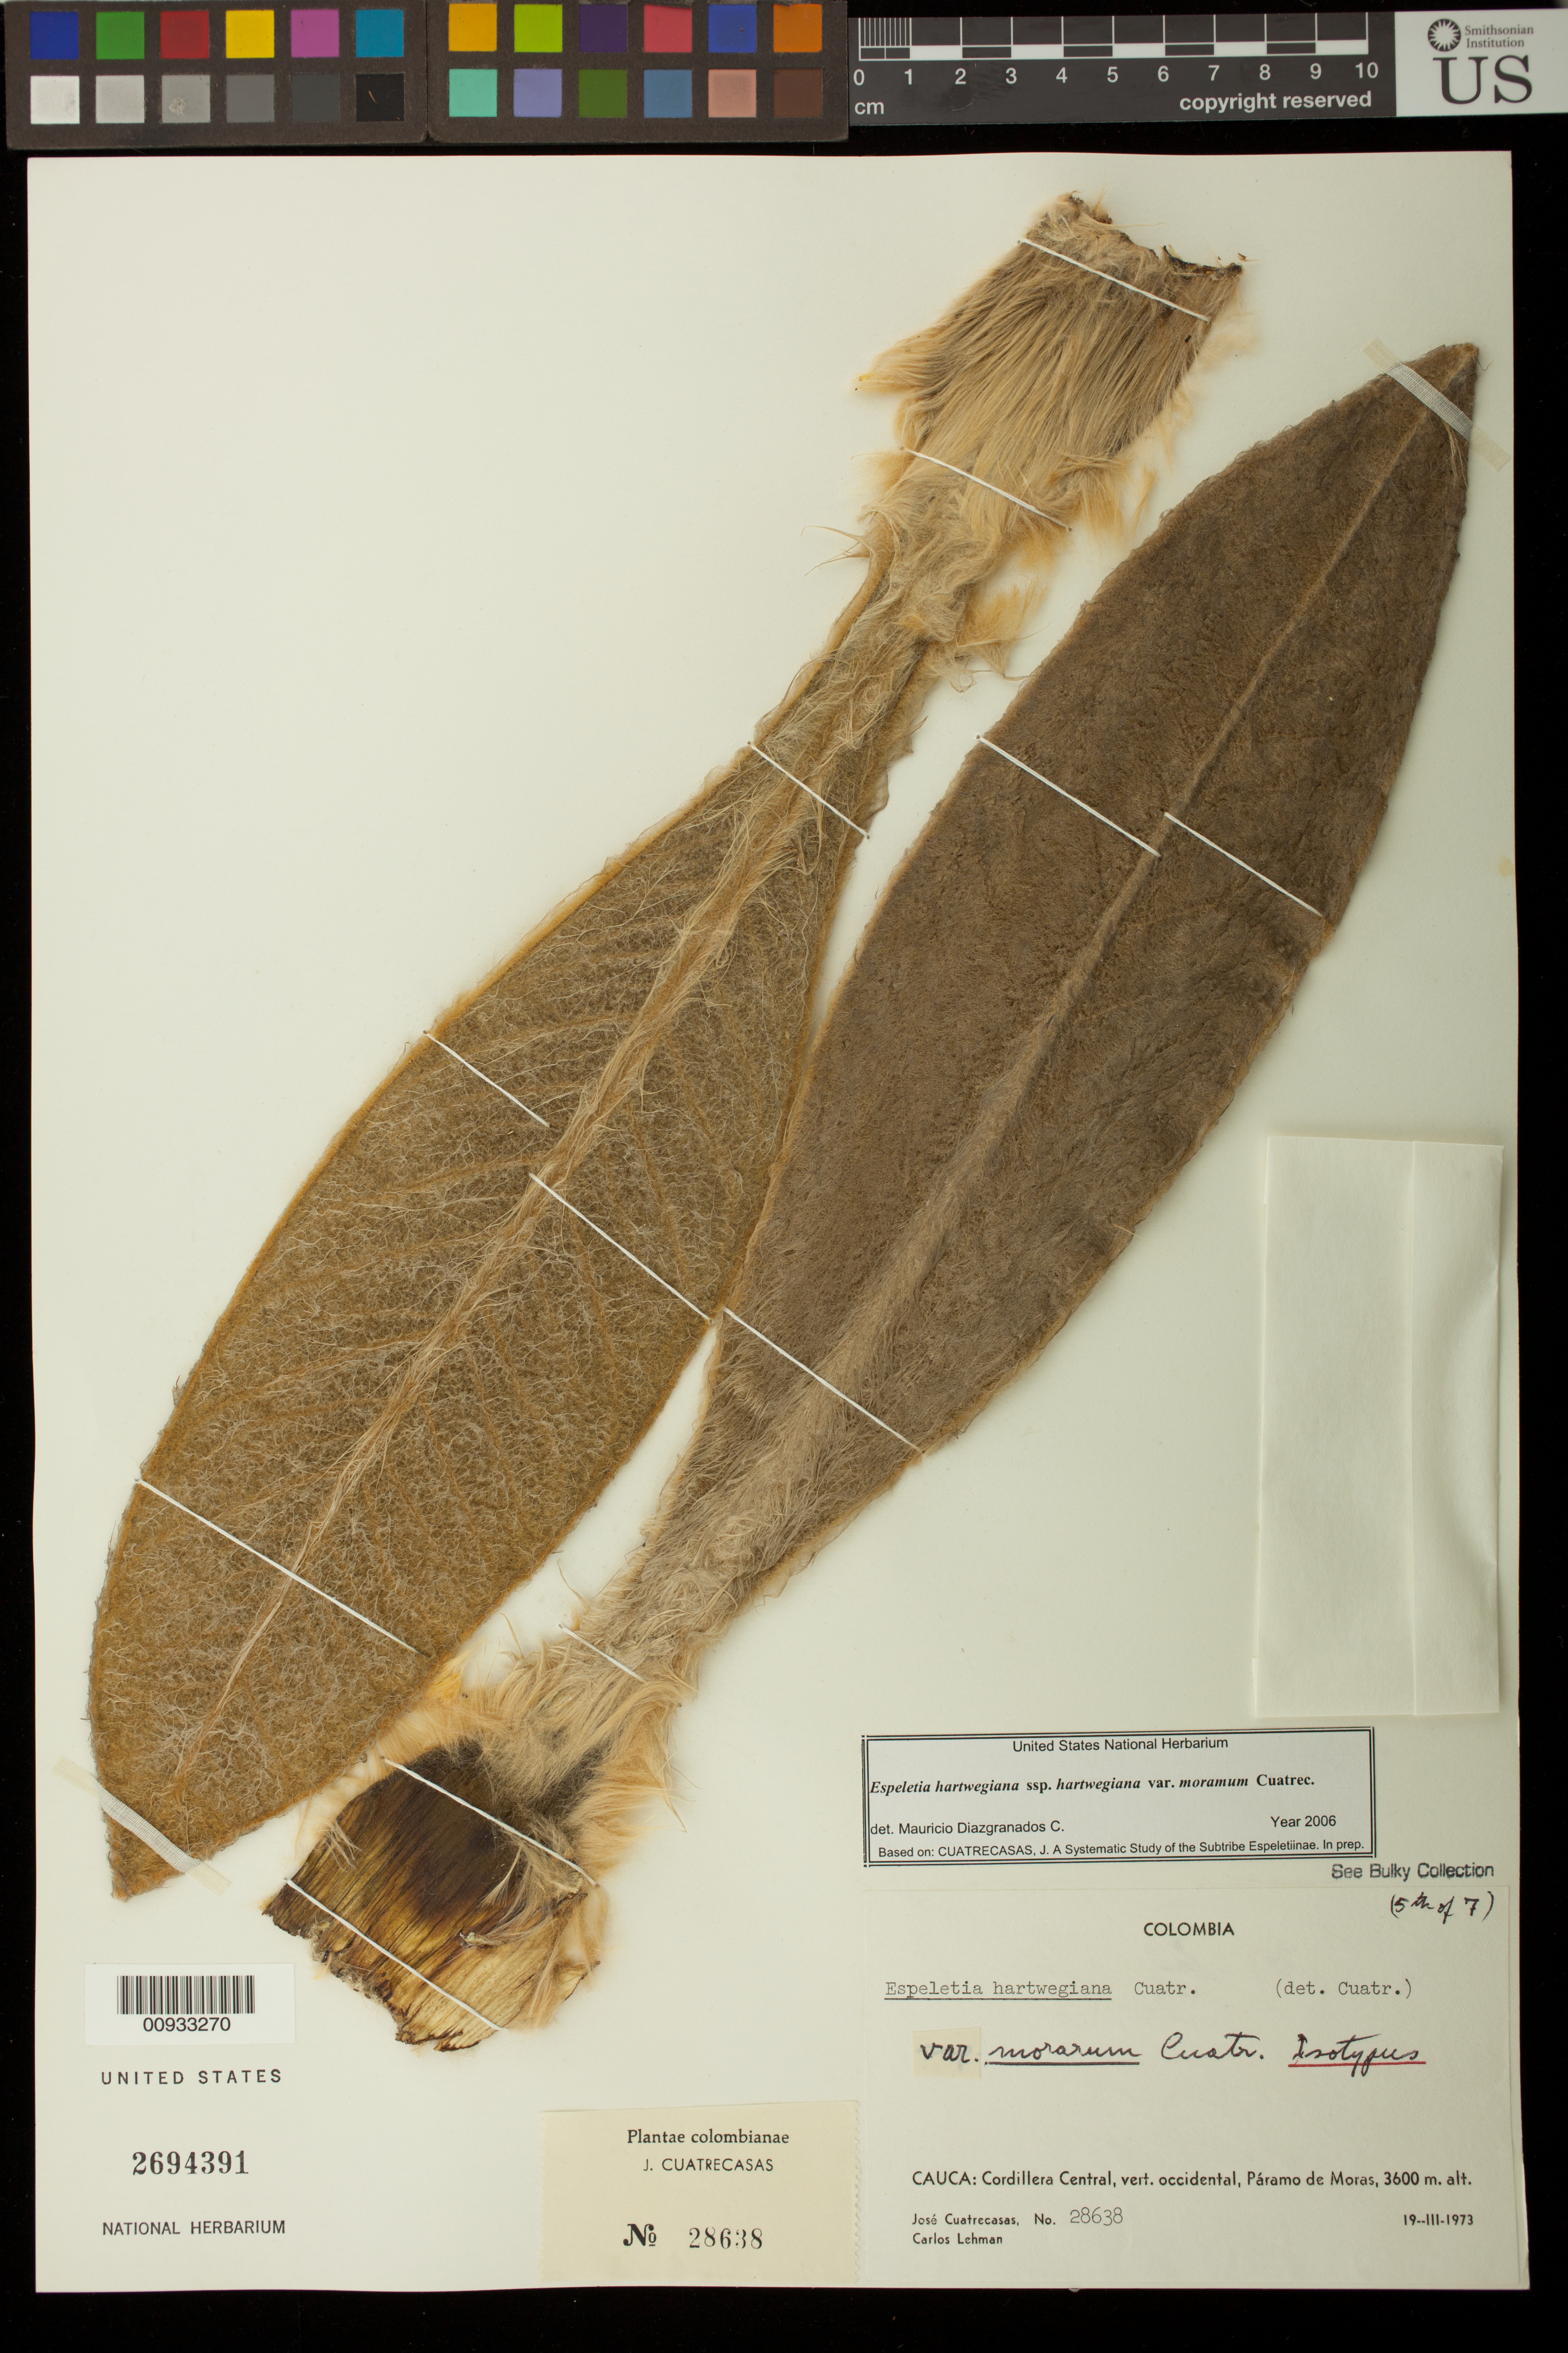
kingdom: Plantae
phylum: Tracheophyta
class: Magnoliopsida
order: Asterales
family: Asteraceae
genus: Espeletia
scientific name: Espeletia hartwegiana var. morarum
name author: Cuatrec.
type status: Isotype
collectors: J. Cuatrecasas & C. Lehman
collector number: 28638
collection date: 1973-03-19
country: Colombia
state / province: Cauca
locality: Cordillera Central, vert. occidental, páramo de Moras.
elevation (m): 3600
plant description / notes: "See Bulky Collection" (bulky isotype filed separately)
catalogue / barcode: US 2694391